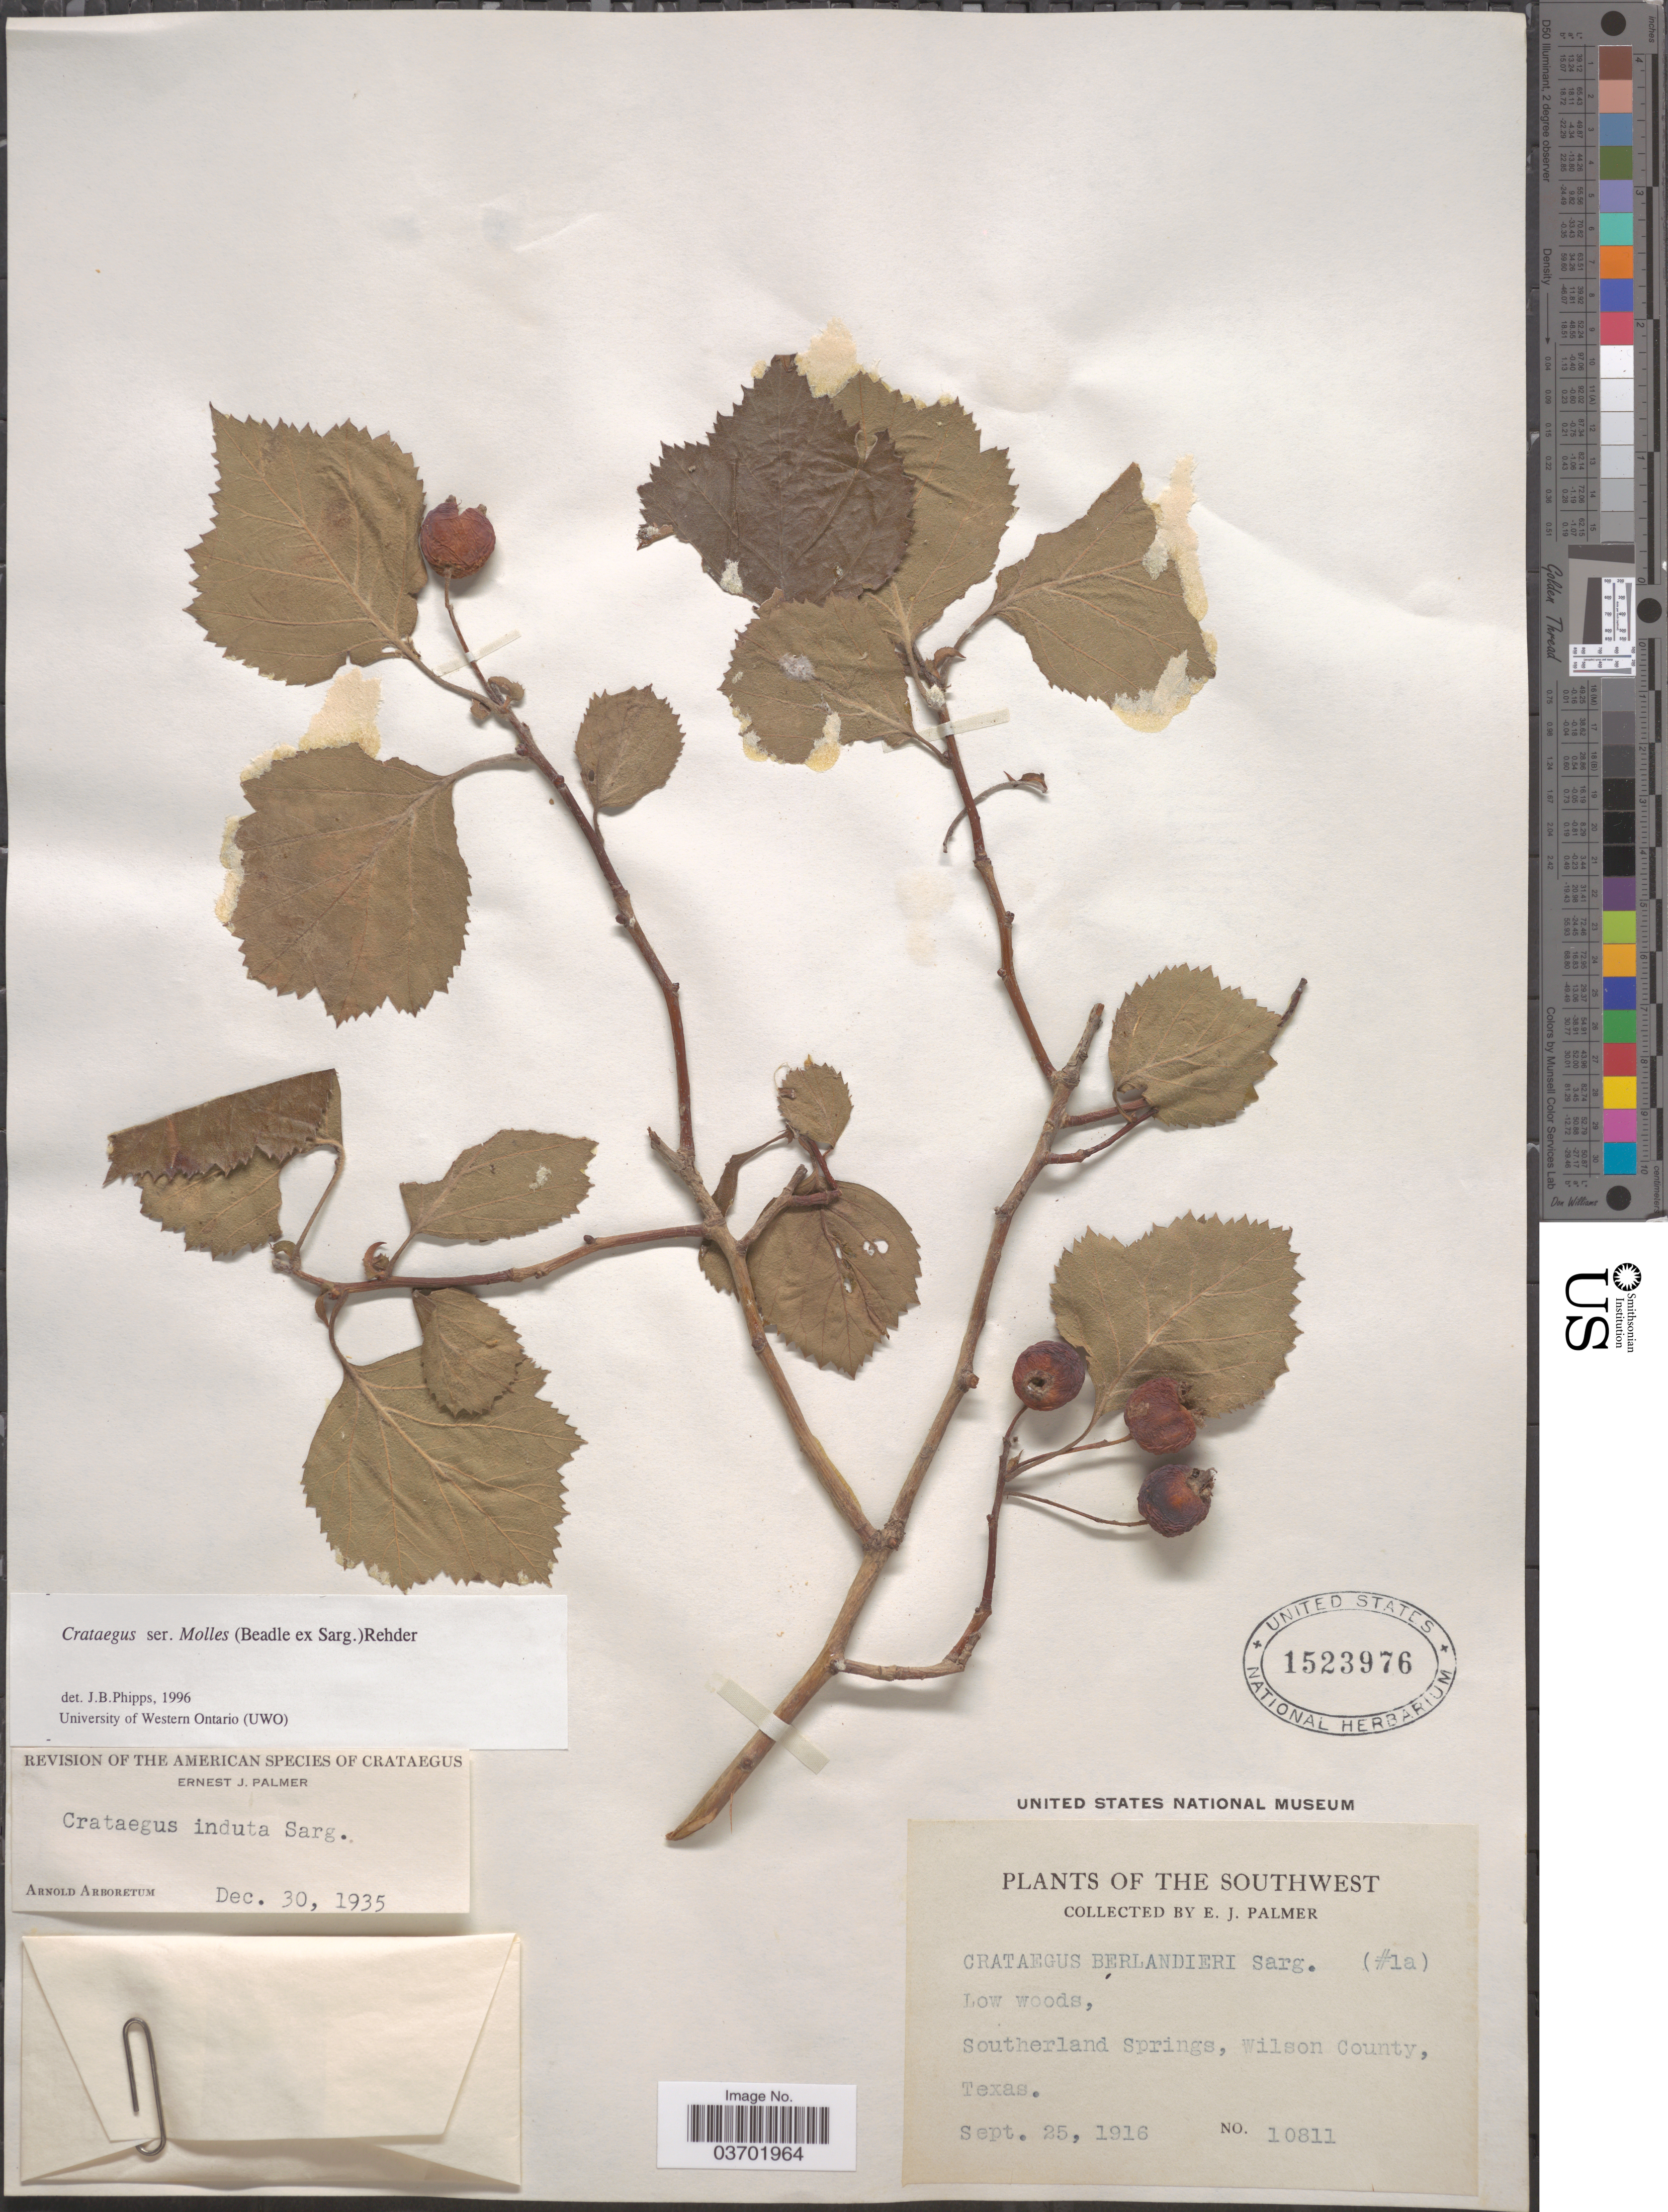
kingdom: Plantae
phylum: Tracheophyta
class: Magnoliopsida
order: Rosales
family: Rosaceae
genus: Crataegus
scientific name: Crataegus texana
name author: Buckley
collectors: E. J. Palmer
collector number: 10811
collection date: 1916-09-25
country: United States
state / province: Texas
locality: Southwest. Southerland Springs, Wilson County.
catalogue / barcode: US 1523976